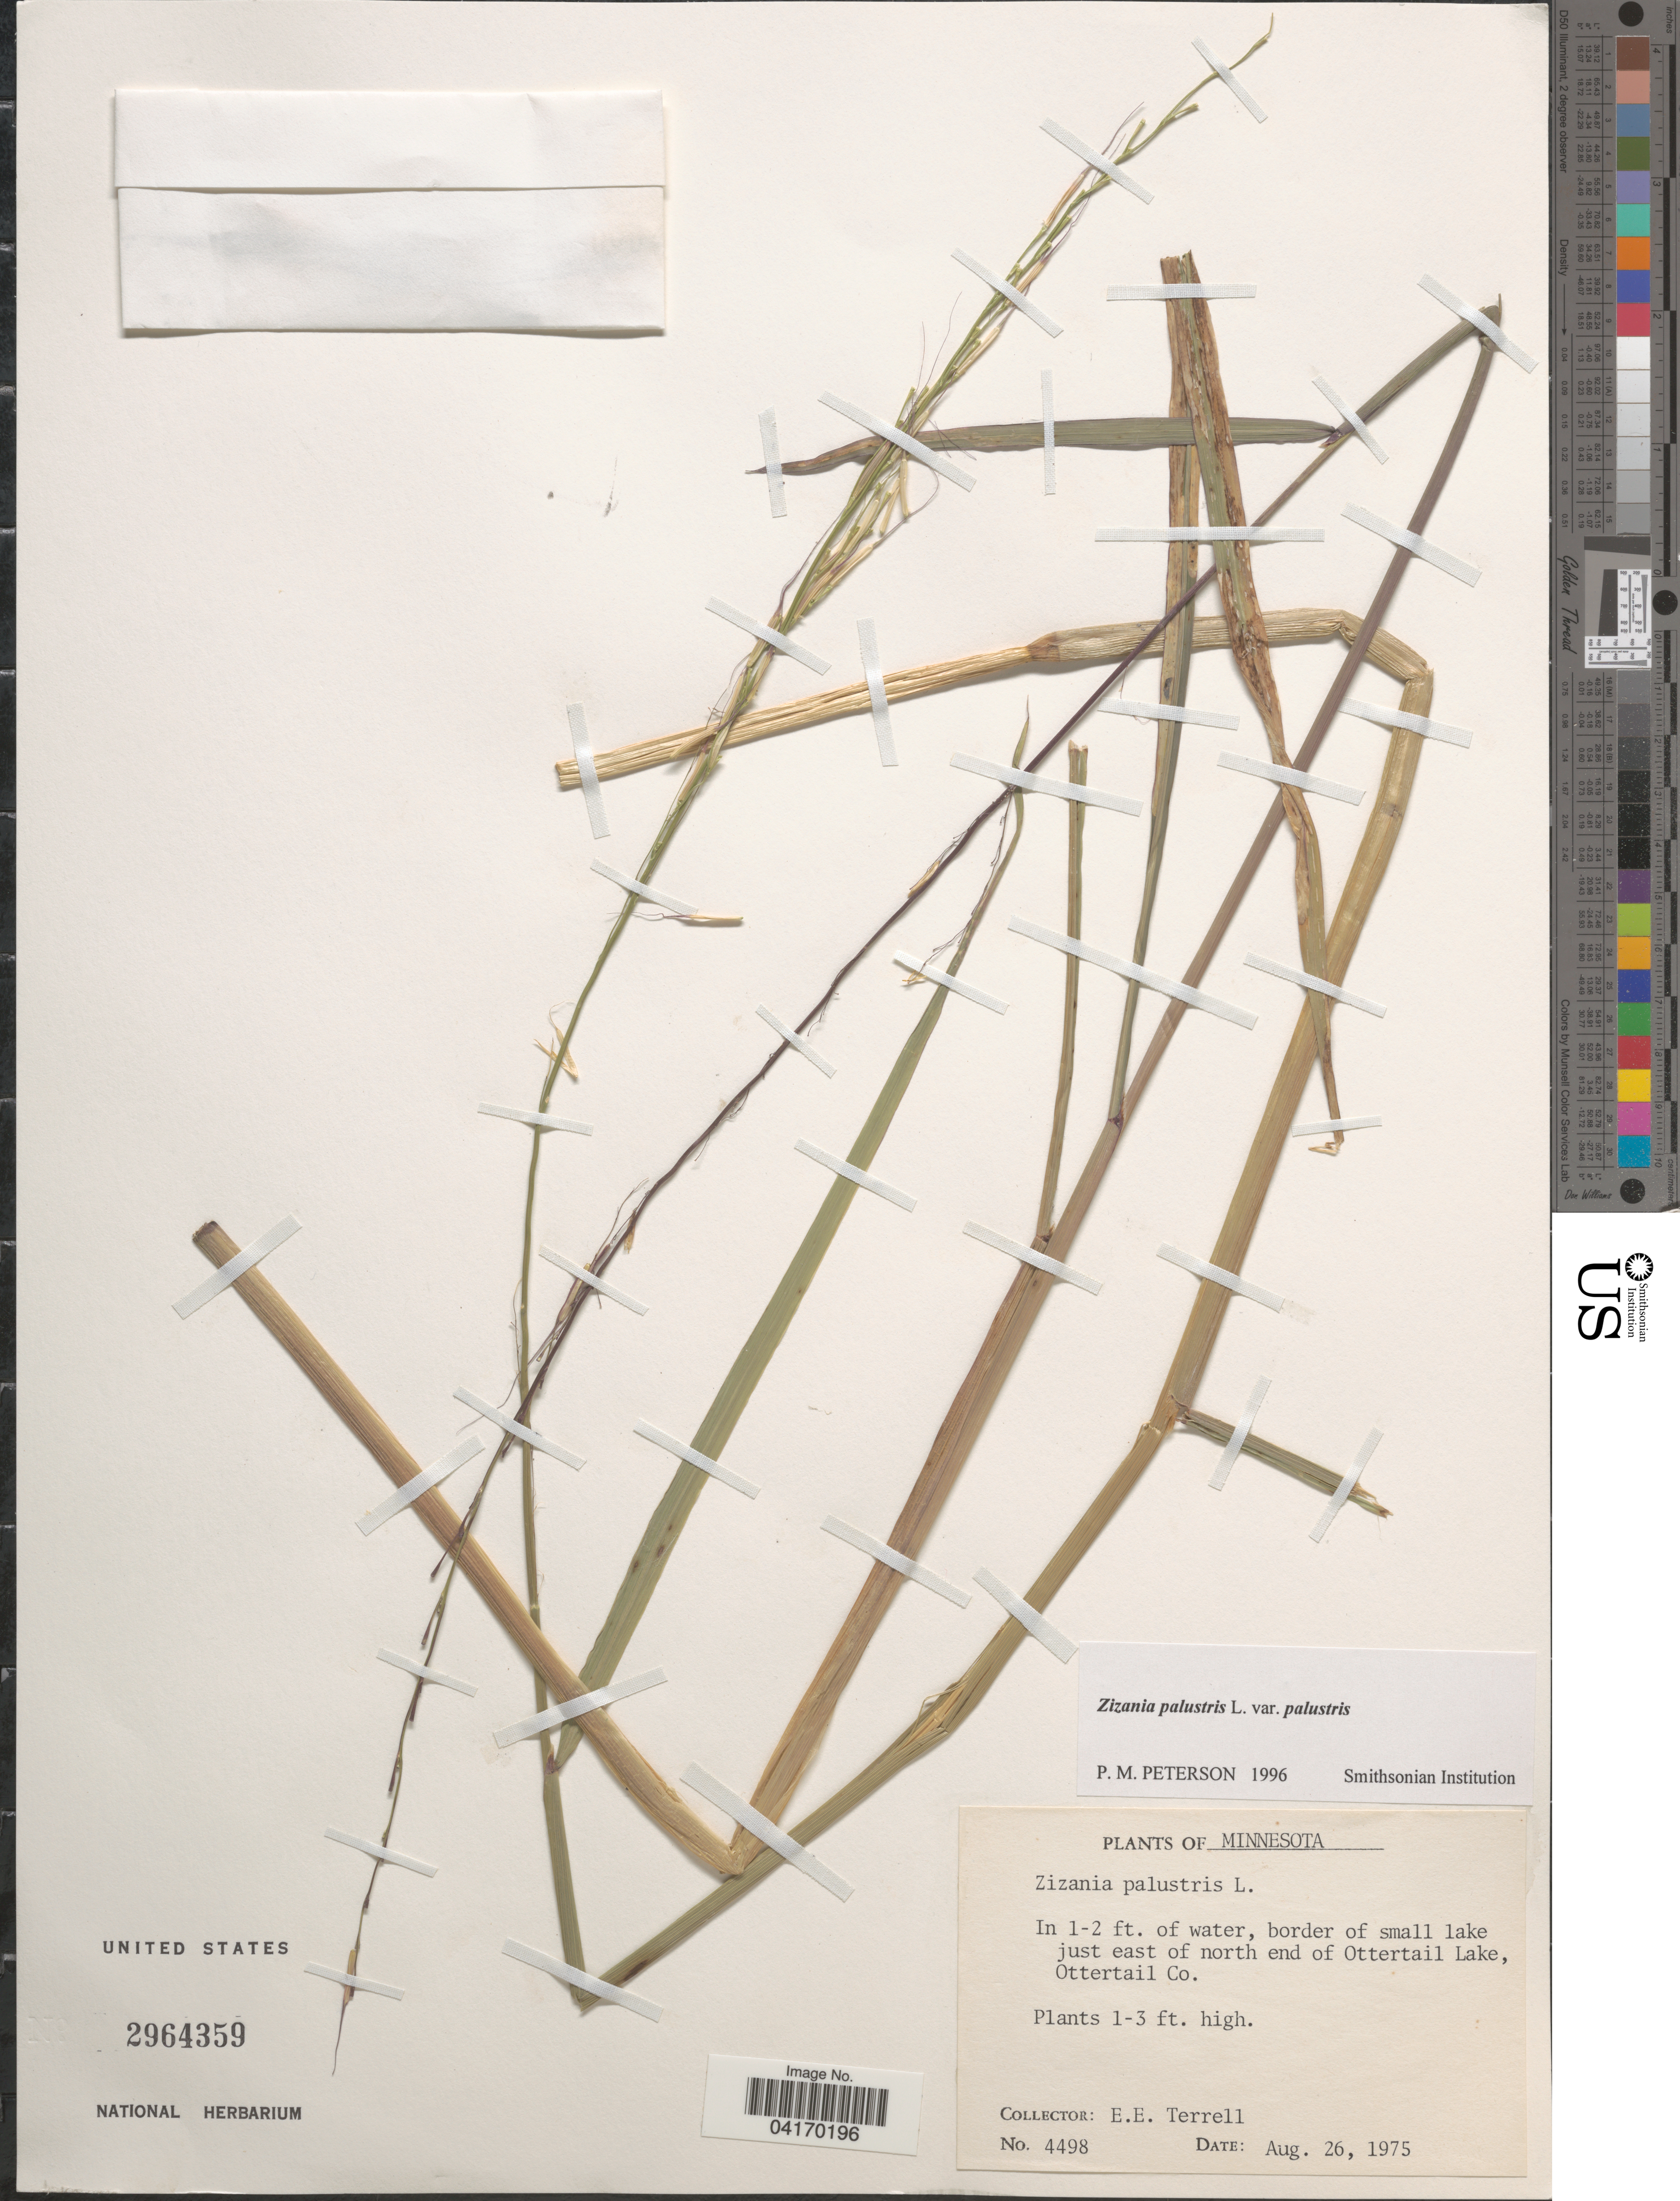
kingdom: Plantae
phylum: Tracheophyta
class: Liliopsida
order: Poales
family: Poaceae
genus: Zizania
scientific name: Zizania palustris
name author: L.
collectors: E. E. Terrell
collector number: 4498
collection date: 1975-08-26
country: United States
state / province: Minnesota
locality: In 1-2 ft. of water, border of small lake just east of north end of Ottertail Lake, Ottertail Co.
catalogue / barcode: US 2964359